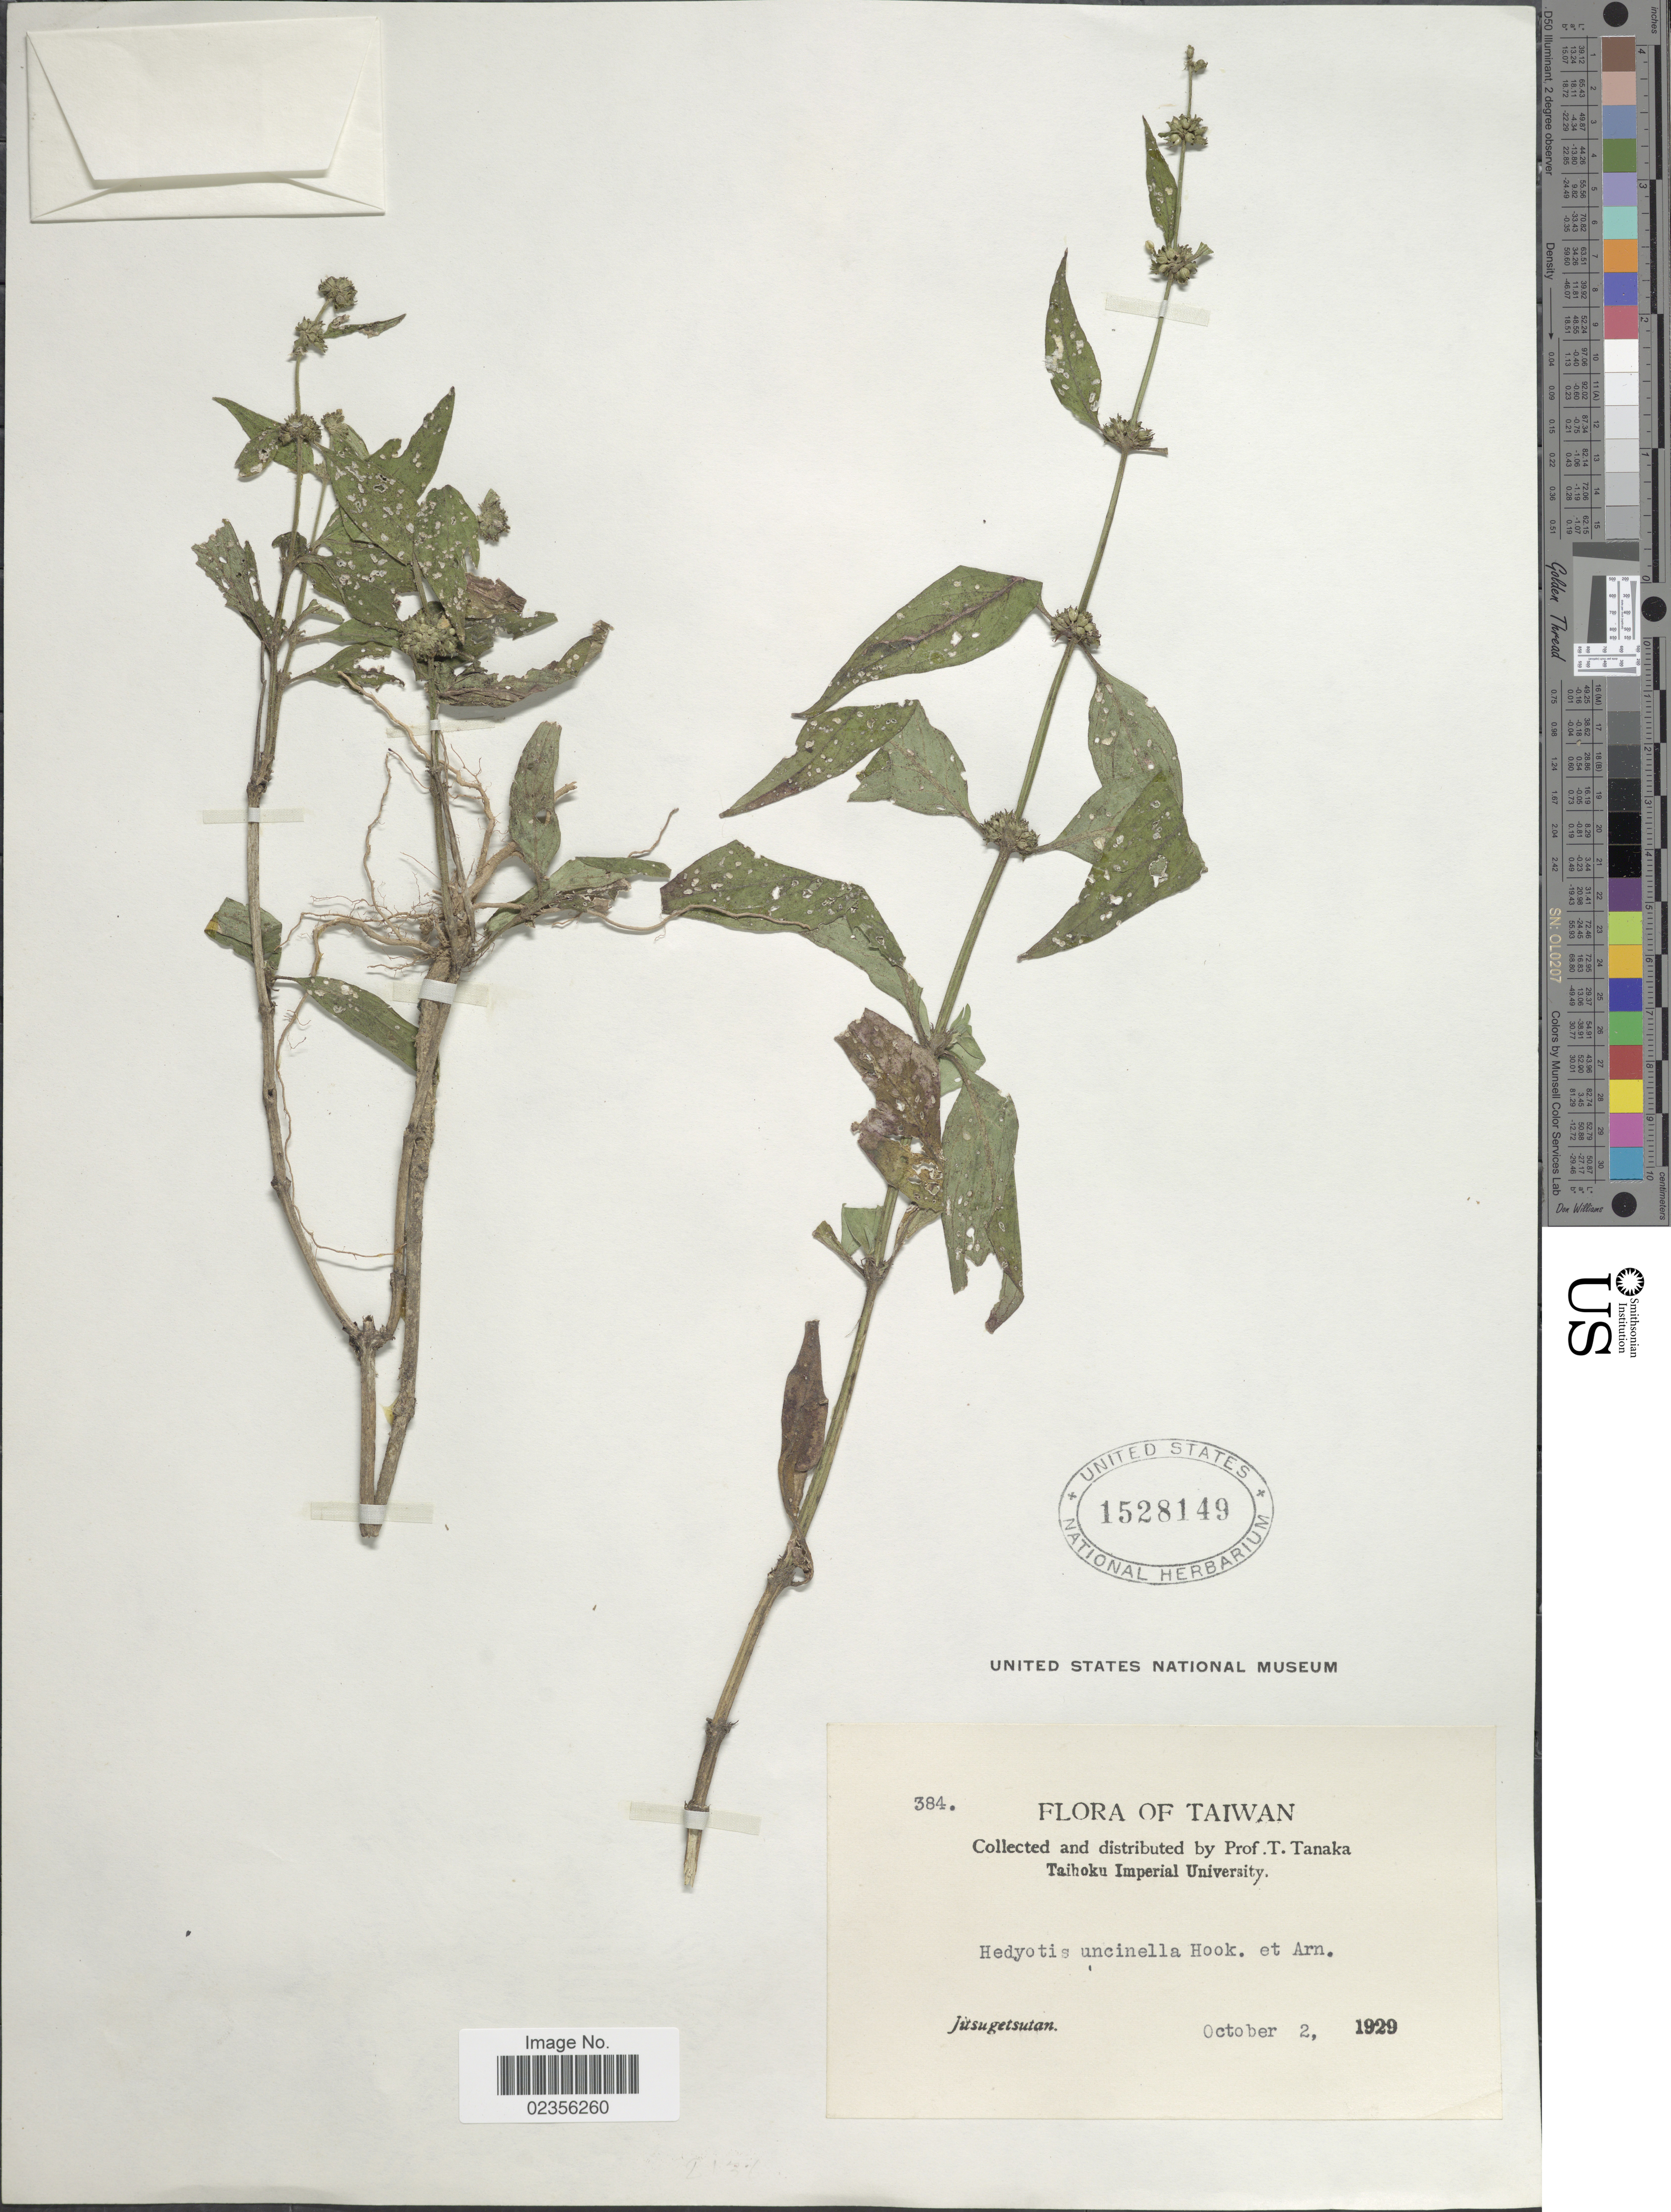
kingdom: Plantae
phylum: Tracheophyta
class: Magnoliopsida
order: Gentianales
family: Rubiaceae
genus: Hedyotis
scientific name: Hedyotis uncinella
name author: Hook. & Arn.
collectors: T. Tanaka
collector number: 384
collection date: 1929-10-02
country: Taiwan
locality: Jusugetsutan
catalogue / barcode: US 1528149